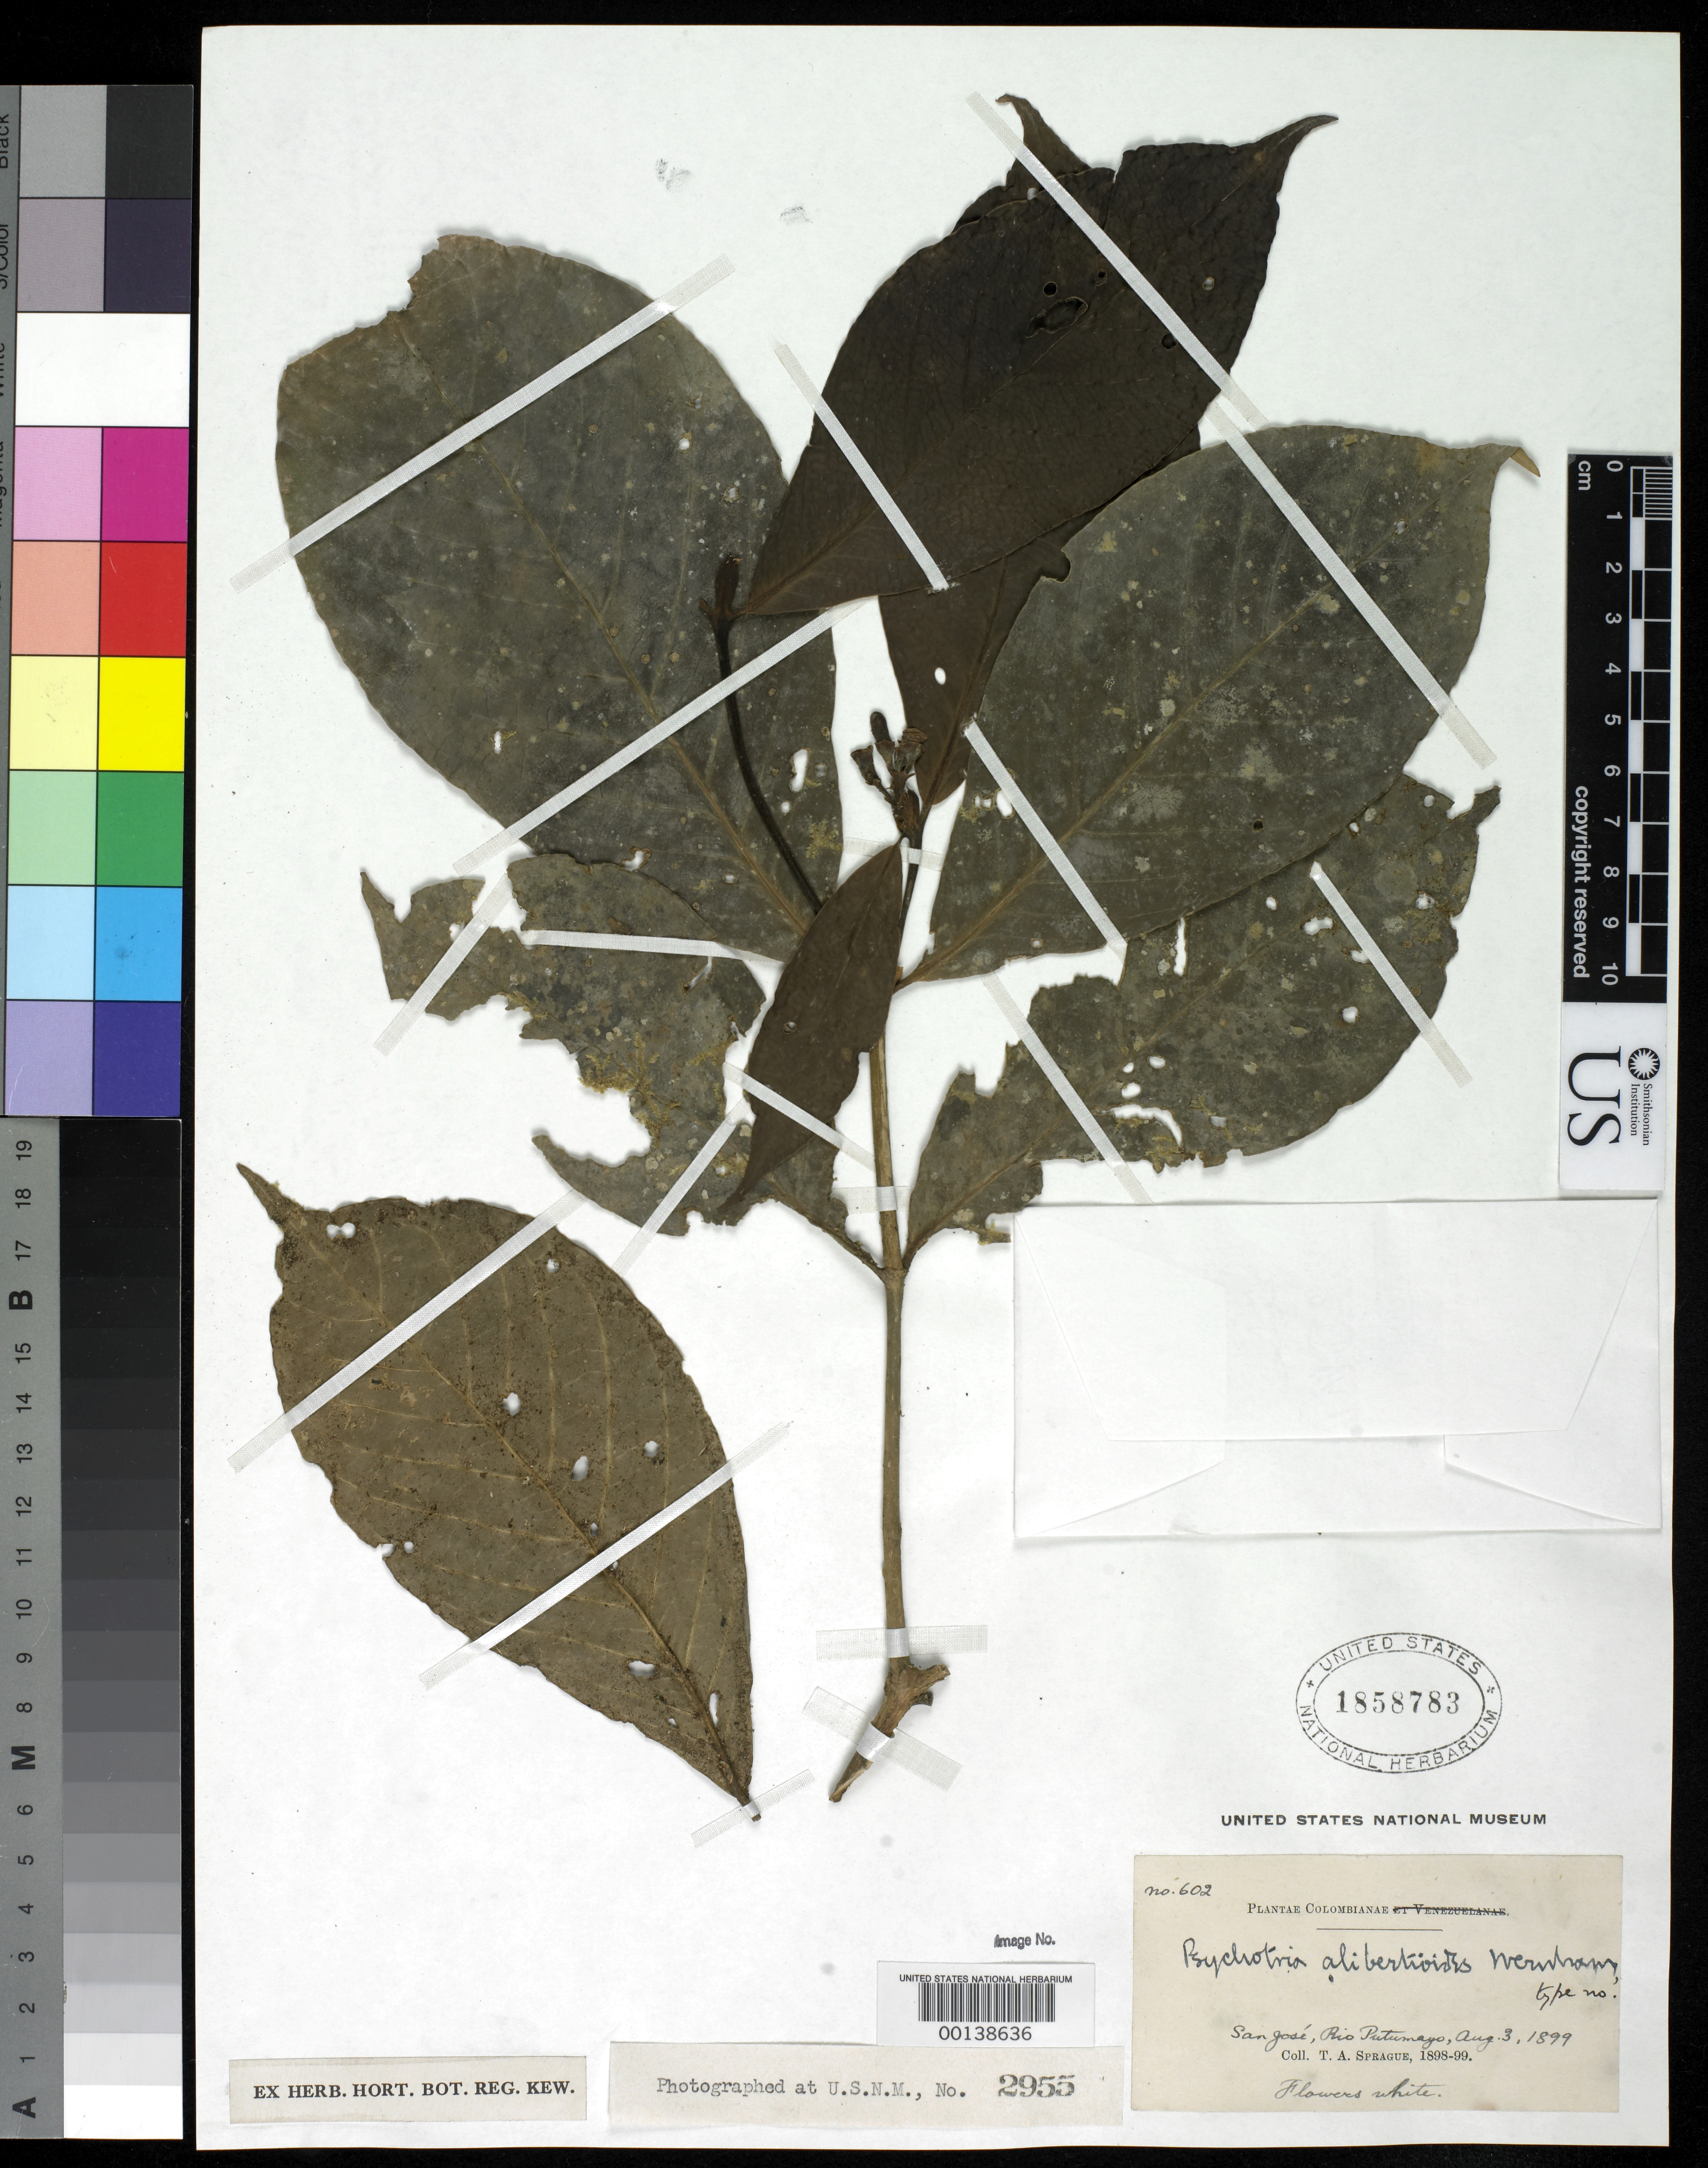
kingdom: Plantae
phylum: Tracheophyta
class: Magnoliopsida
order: Gentianales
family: Rubiaceae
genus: Psychotria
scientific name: Psychotria alibertioides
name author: Wernham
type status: Isotype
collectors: T. A. Sprague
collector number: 602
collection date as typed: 03 Aug 1899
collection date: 1899-08-03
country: Colombia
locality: San Jose, Rio Putumayo.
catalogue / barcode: US 1858783